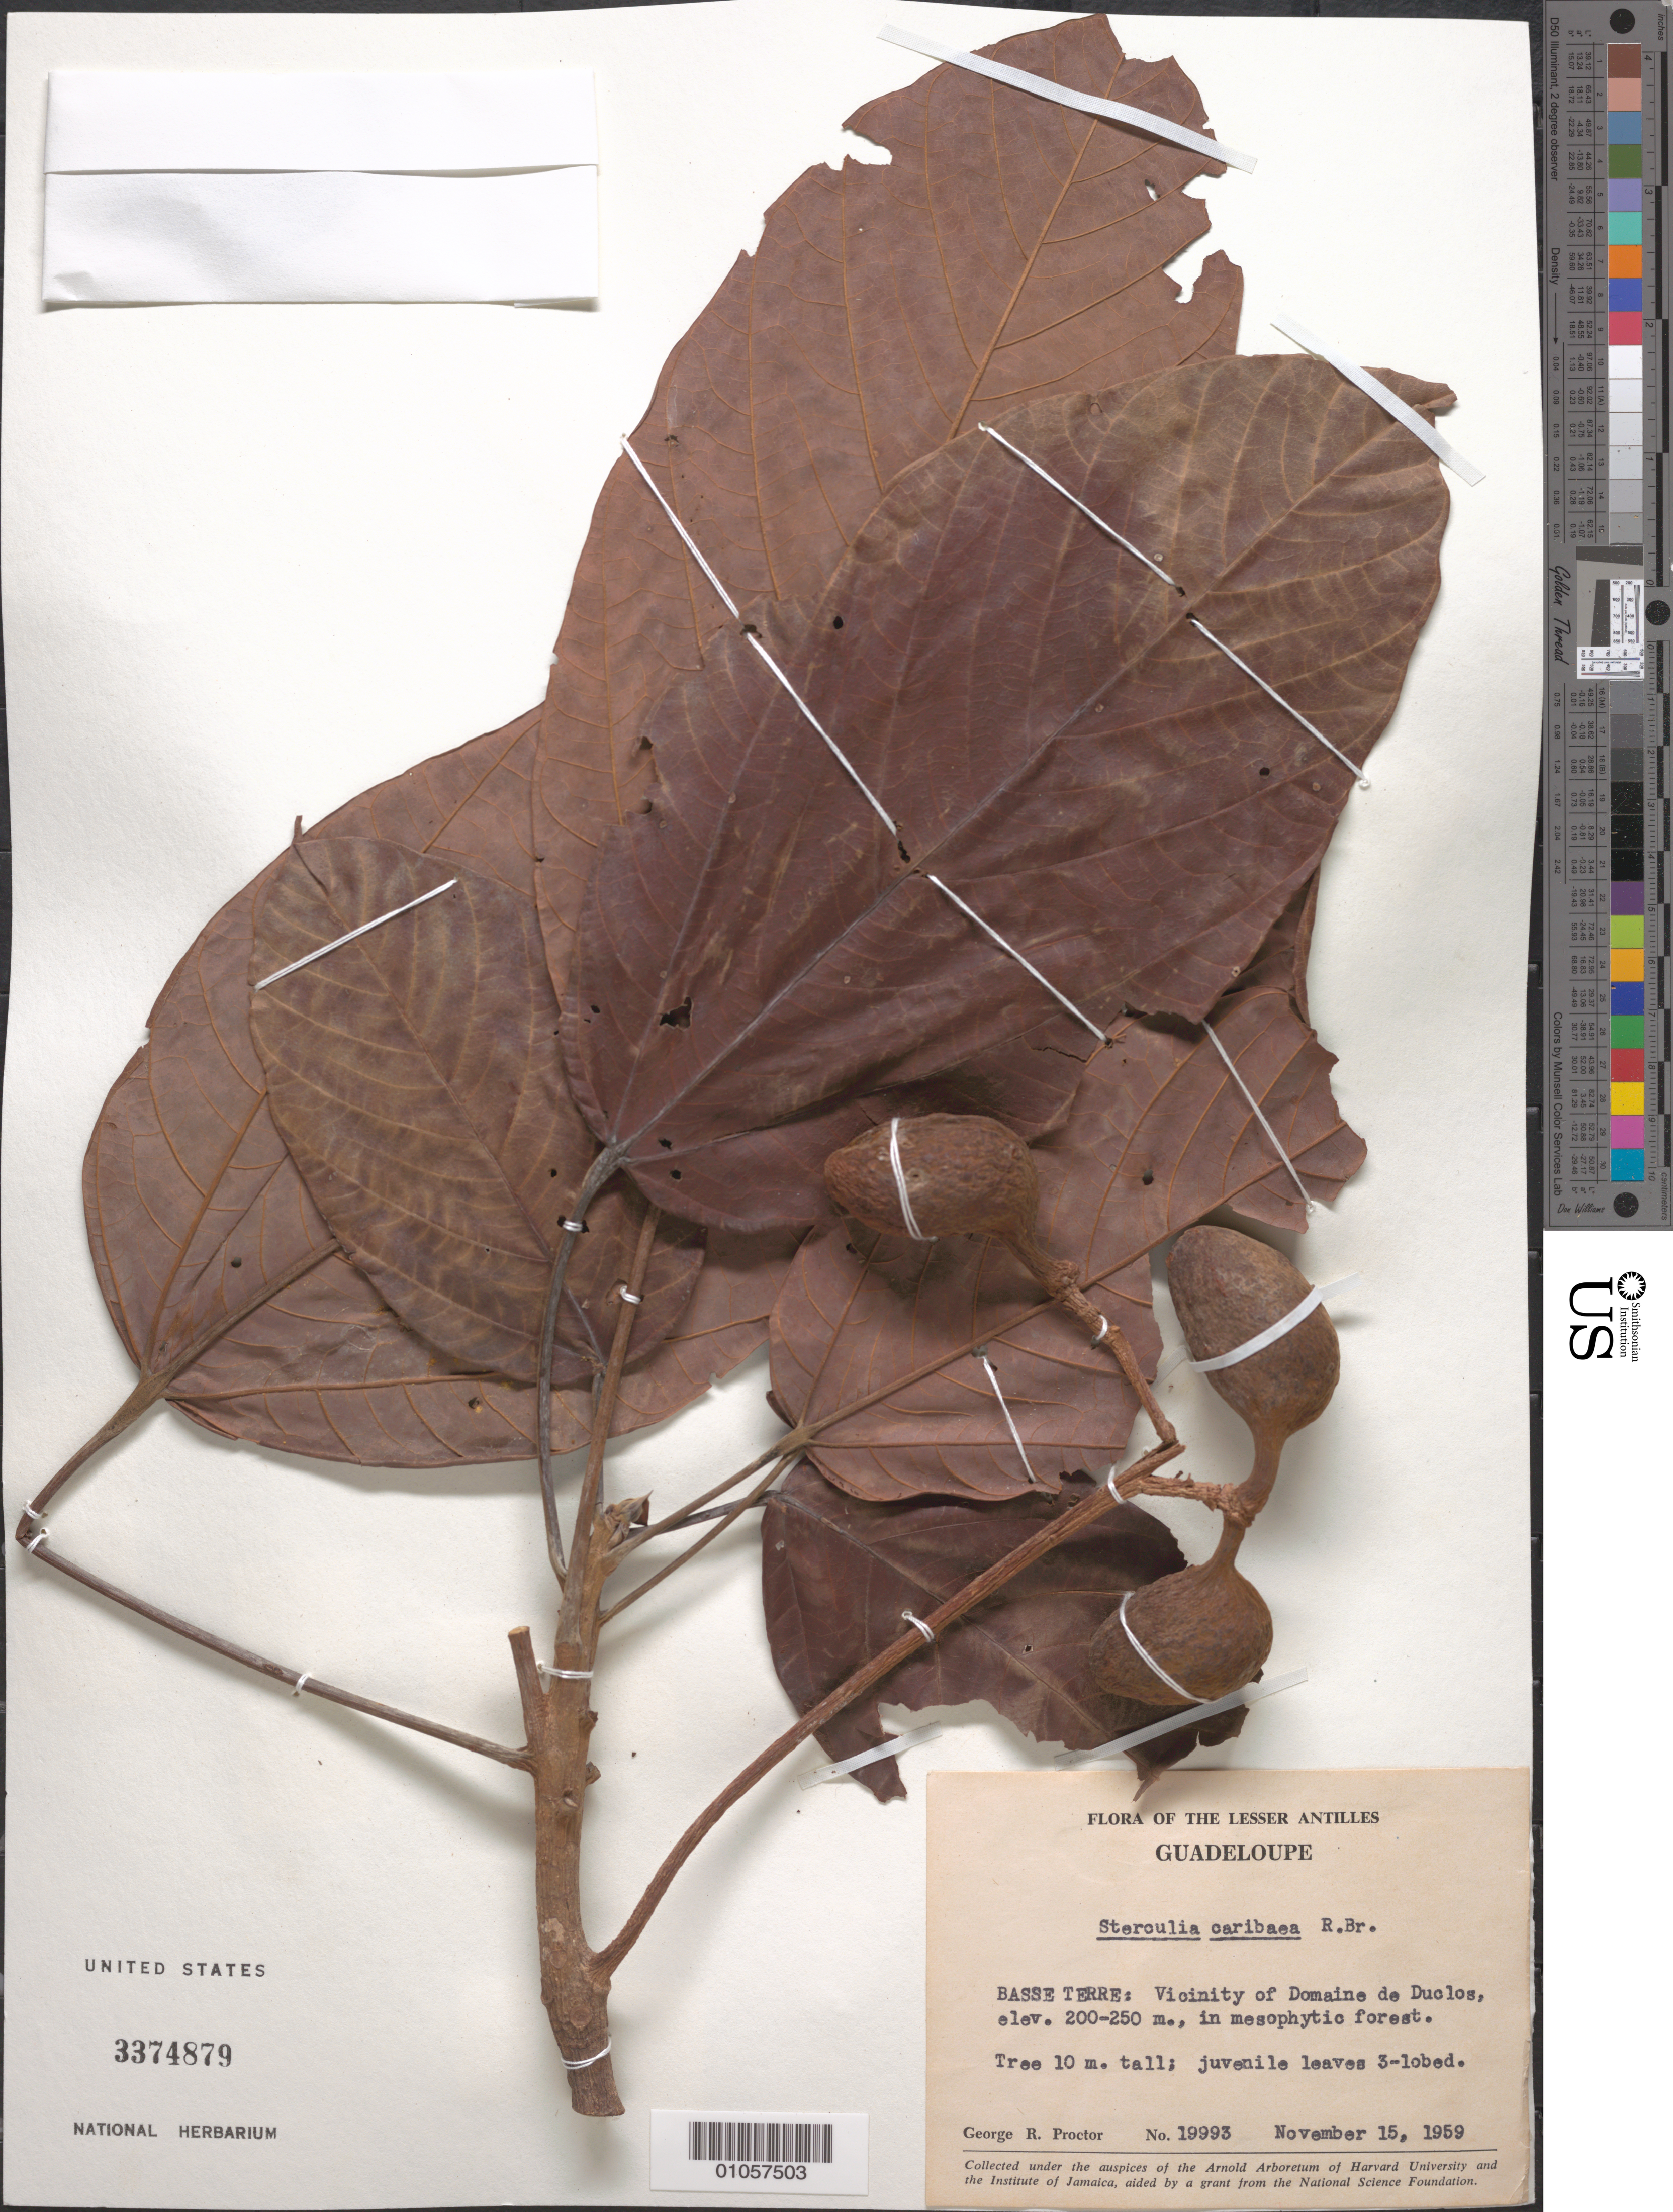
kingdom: Plantae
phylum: Tracheophyta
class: Magnoliopsida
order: Malvales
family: Malvaceae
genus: Sterculia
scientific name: Sterculia caribaea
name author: R. Br.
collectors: G. R. Proctor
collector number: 19993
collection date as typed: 15 Nov 1959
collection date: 1959-11-15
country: Guadeloupe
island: Basse Terre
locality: Domaine de Duclos vicinity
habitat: Mesophytic forest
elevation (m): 200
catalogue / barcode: US 3374879